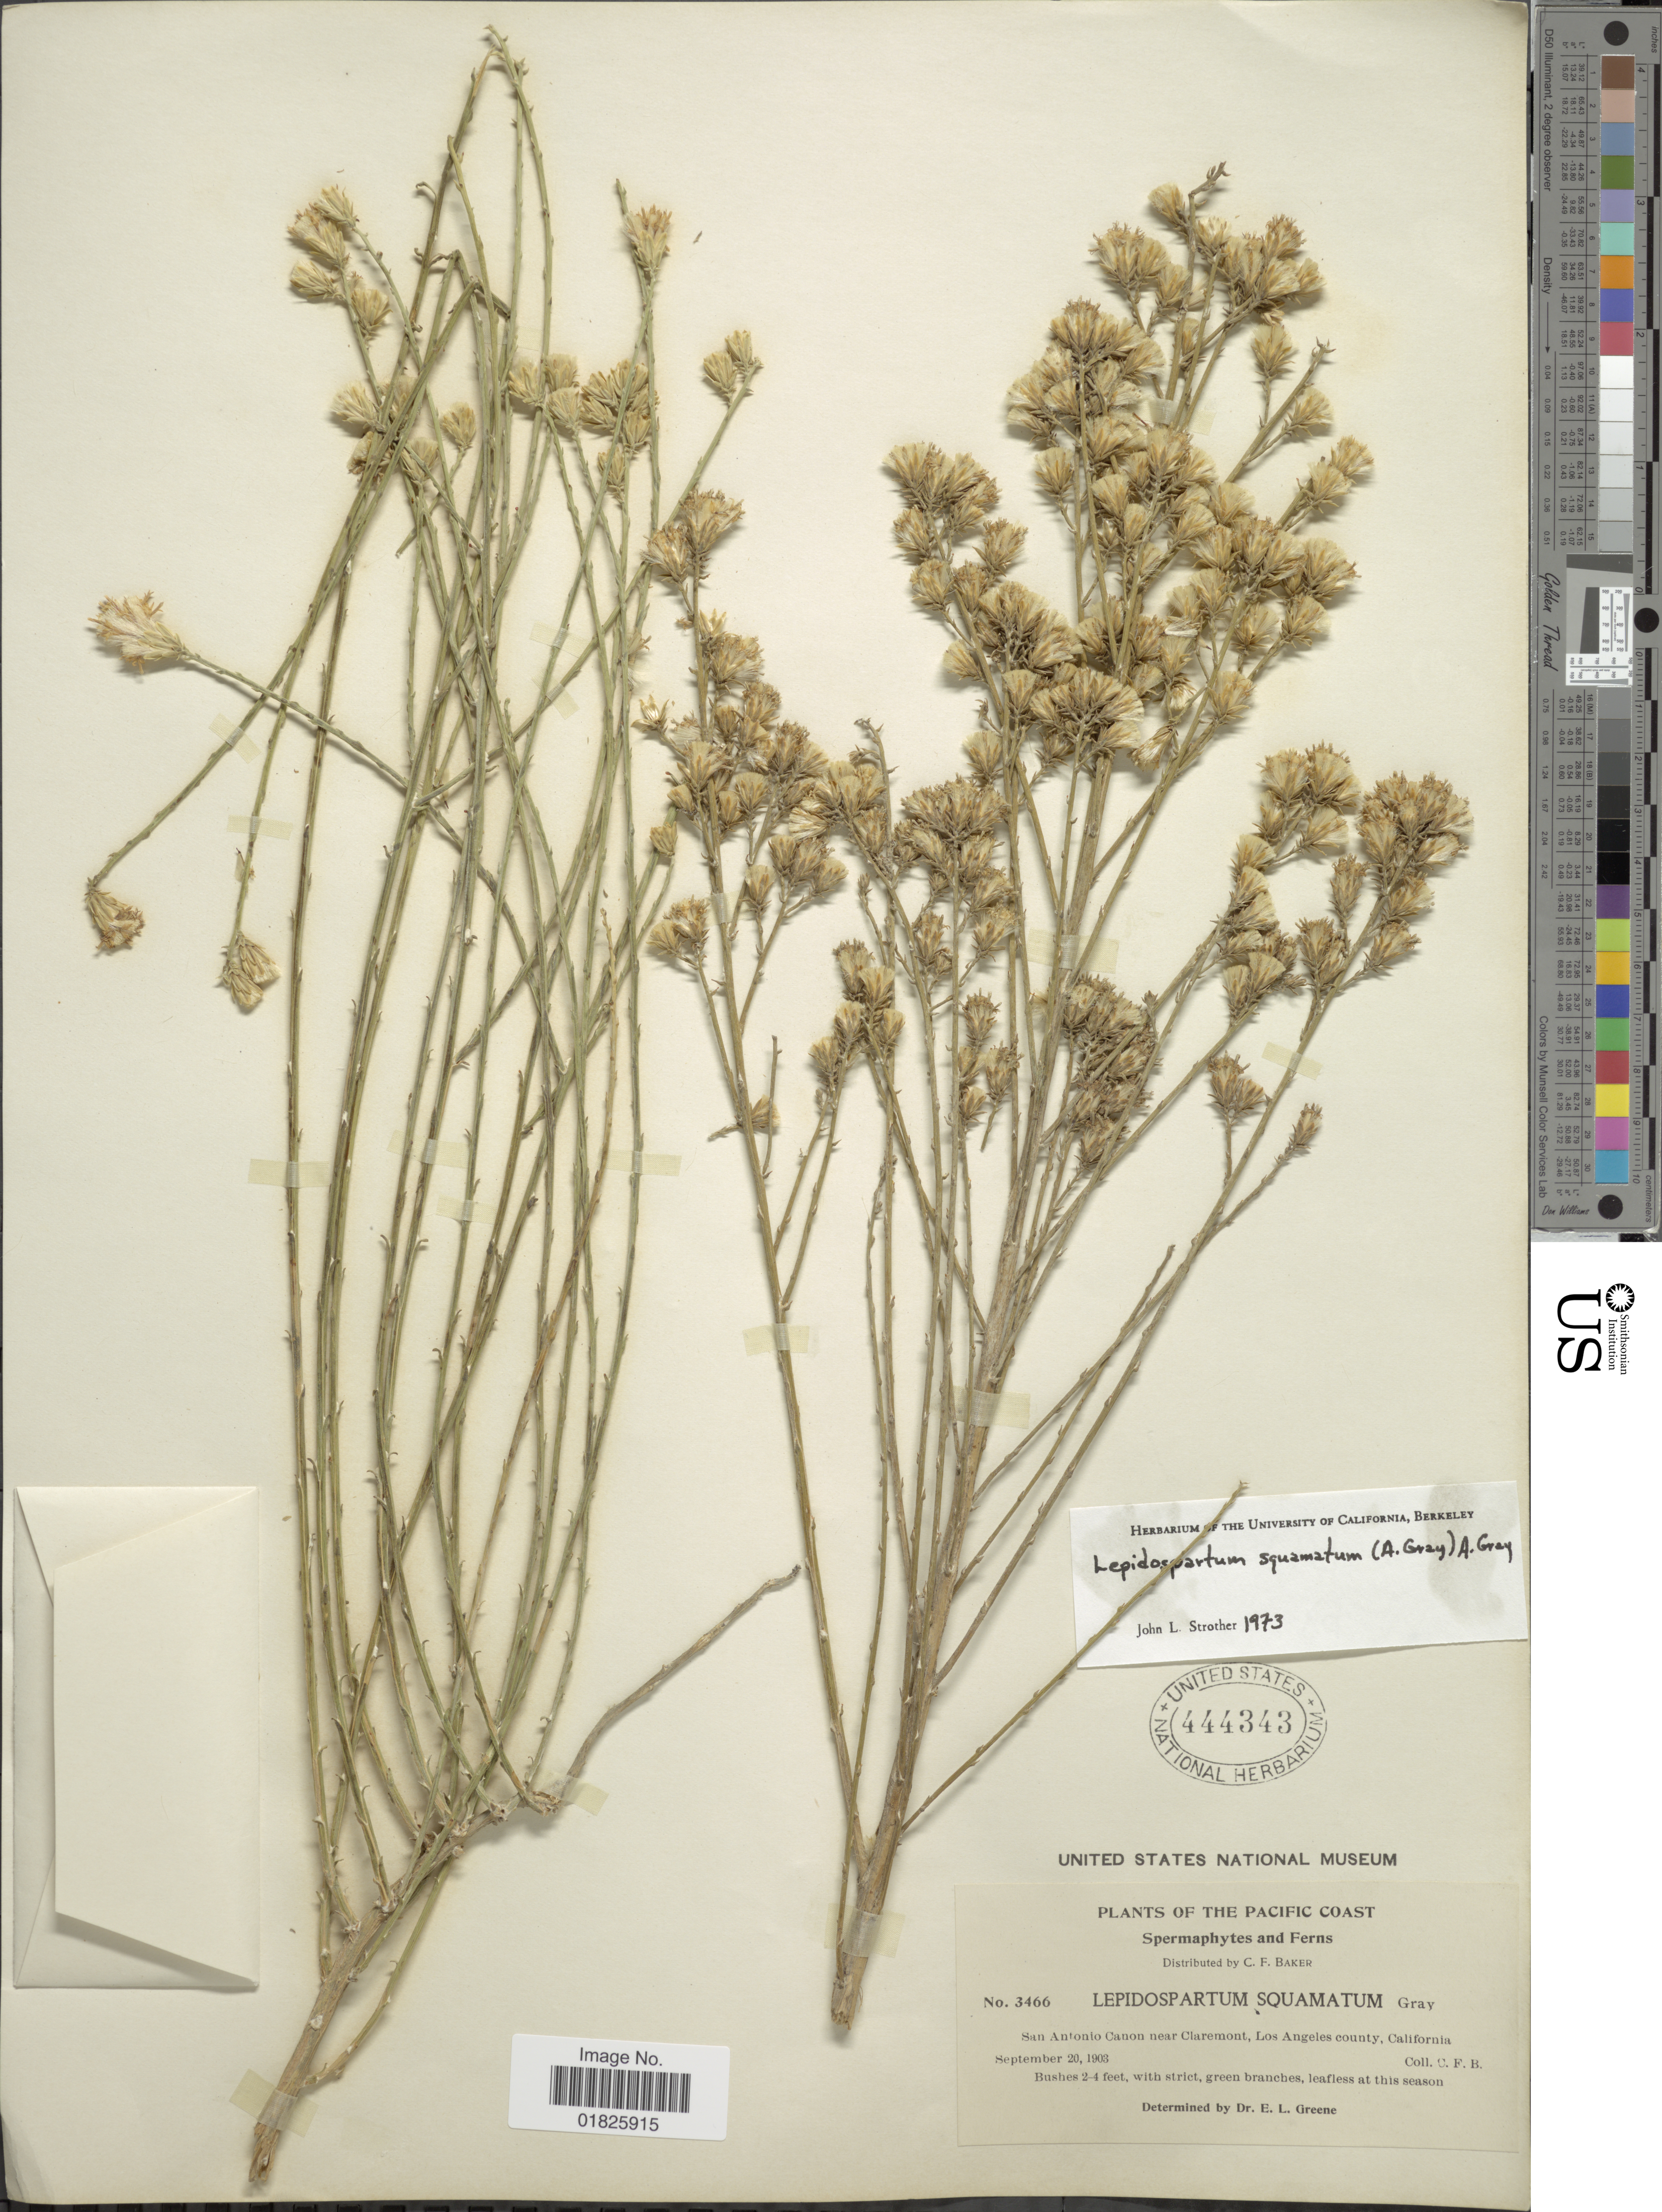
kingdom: Plantae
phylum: Tracheophyta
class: Magnoliopsida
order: Asterales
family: Asteraceae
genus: Lepidospartum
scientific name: Lepidospartum squamatum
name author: A. Gray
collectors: C. F. Baker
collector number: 3466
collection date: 1903-09-20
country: United States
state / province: California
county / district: Los Angeles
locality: The Pacific Coast, San Antonio Canon near Claremont, Los Angeles County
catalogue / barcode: US 444343